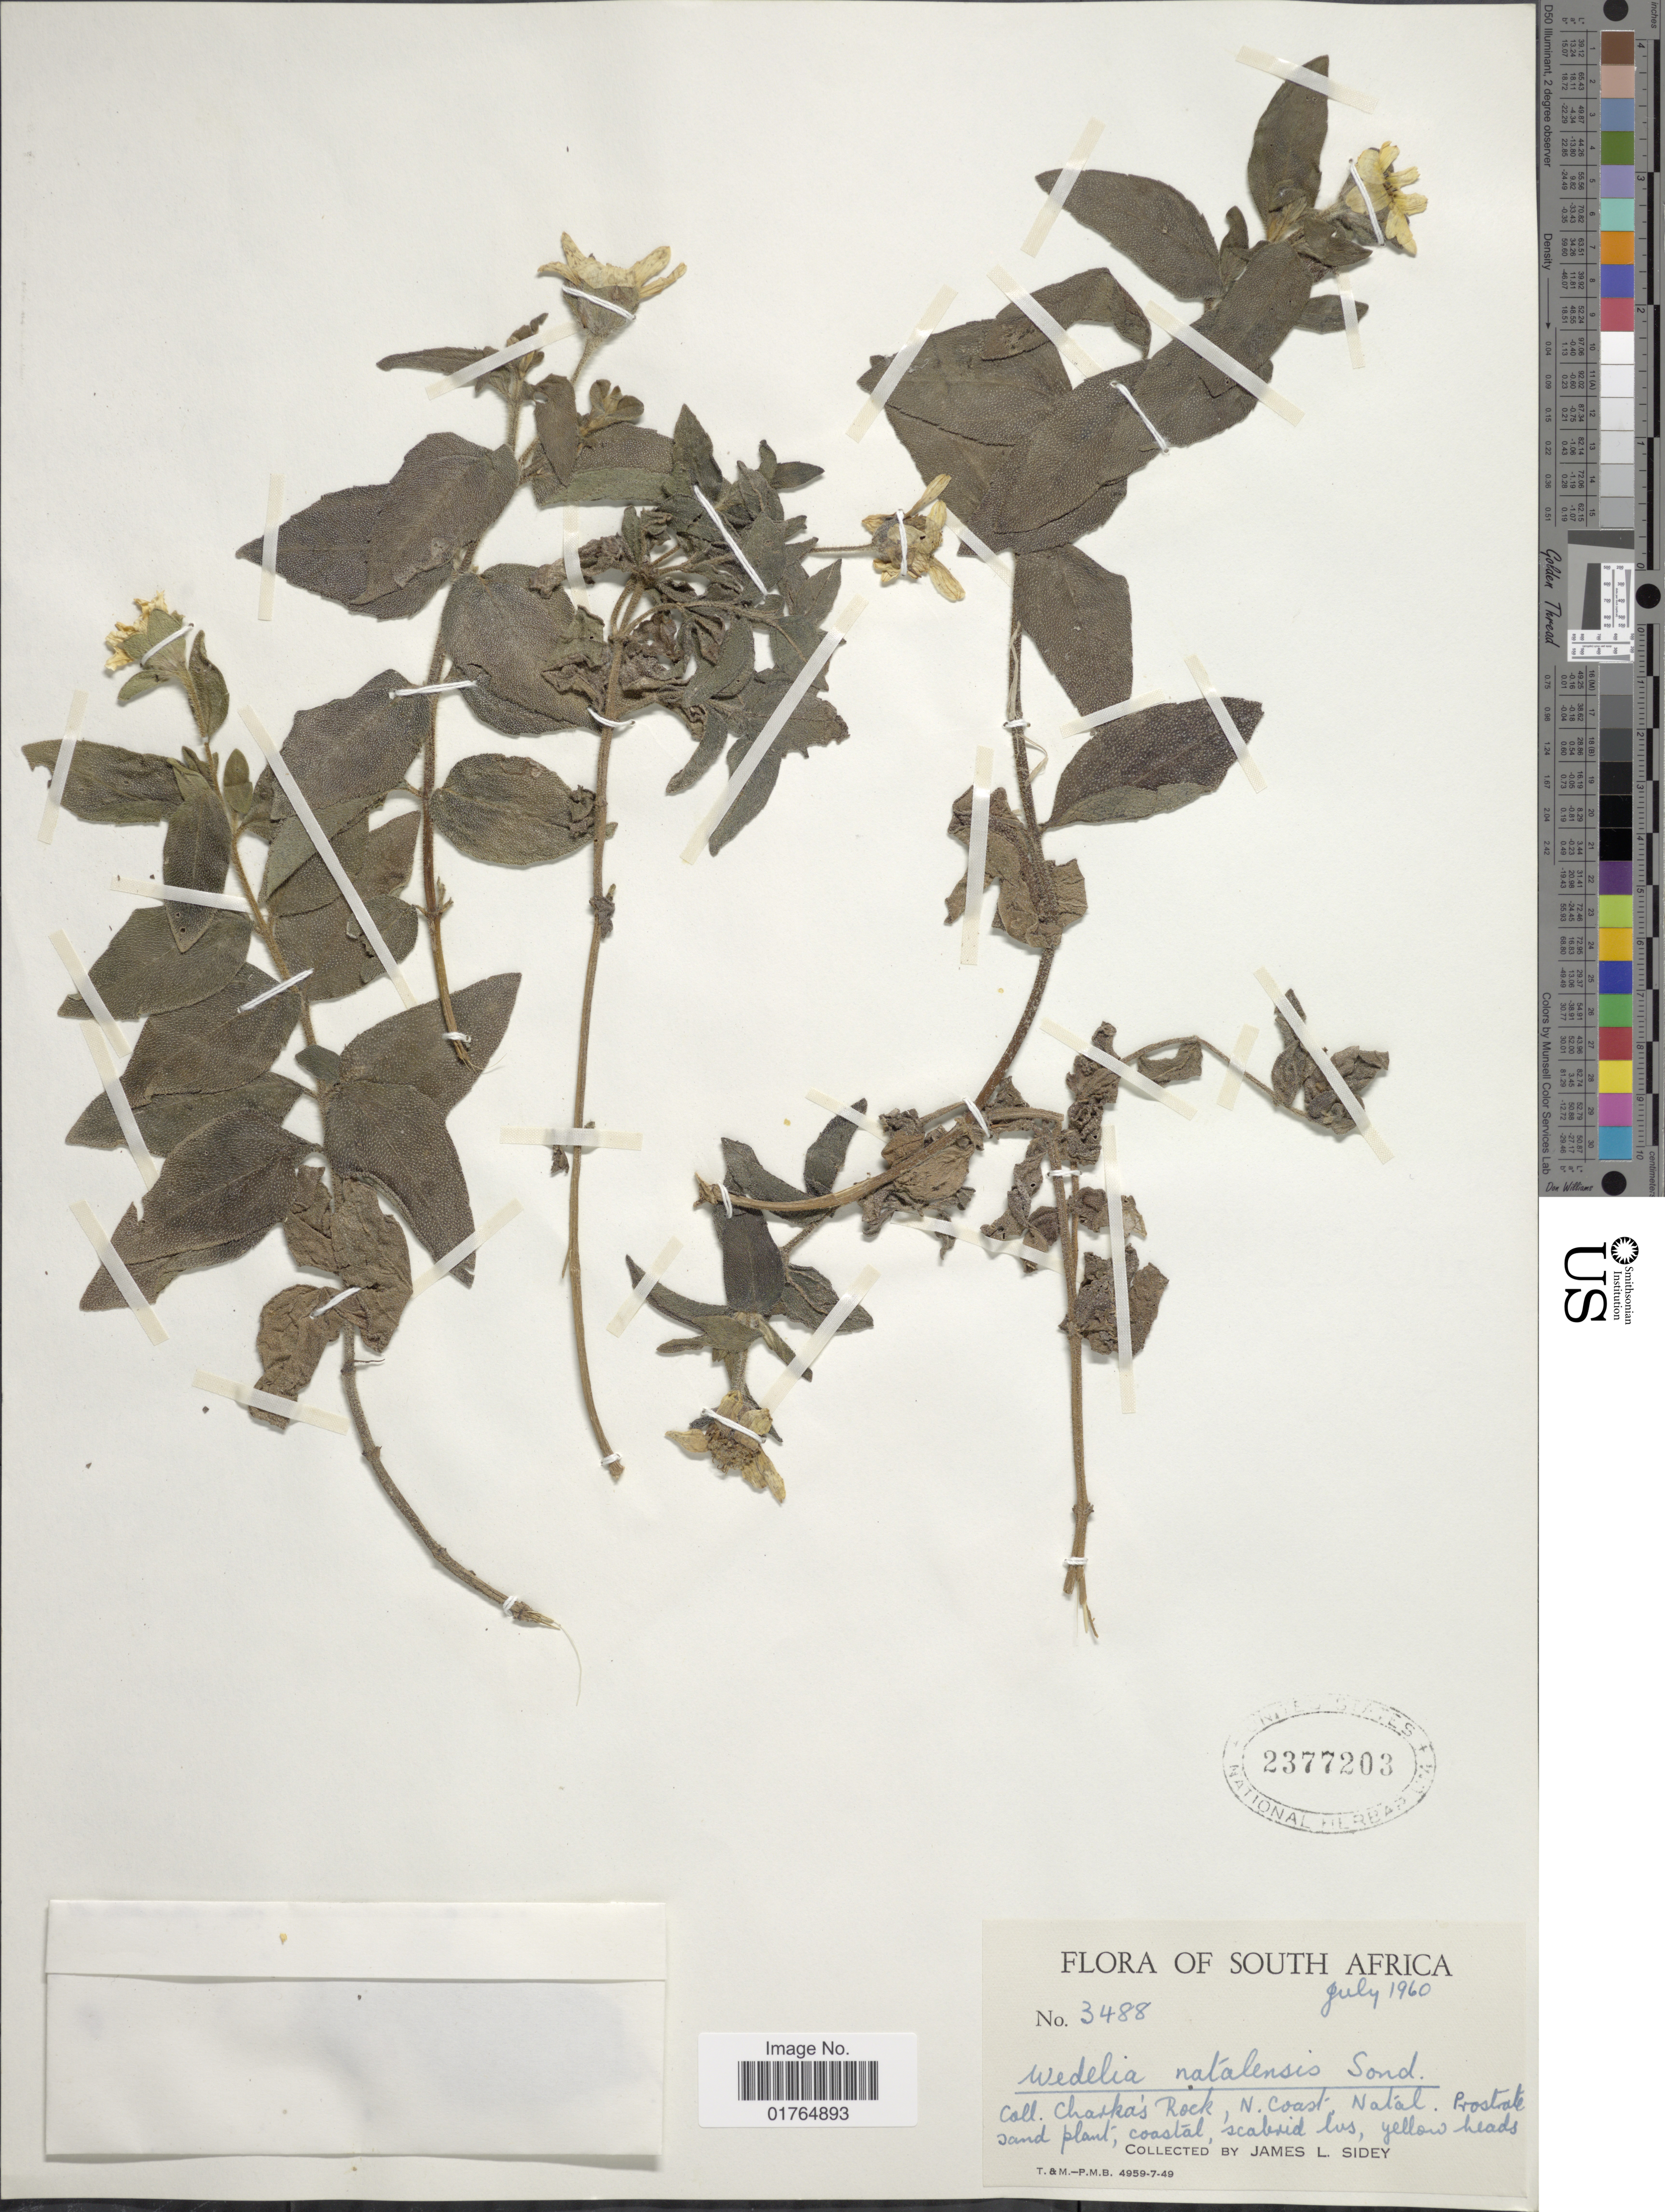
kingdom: Plantae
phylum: Tracheophyta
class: Magnoliopsida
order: Asterales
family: Asteraceae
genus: Wedelia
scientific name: Wedelia natalensis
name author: Sond.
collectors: J. L. Sidey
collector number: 3488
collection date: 1960-07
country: South Africa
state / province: KwaZulu-Natal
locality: Charka's Rock, N.Coast, Natal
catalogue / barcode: US 2377203